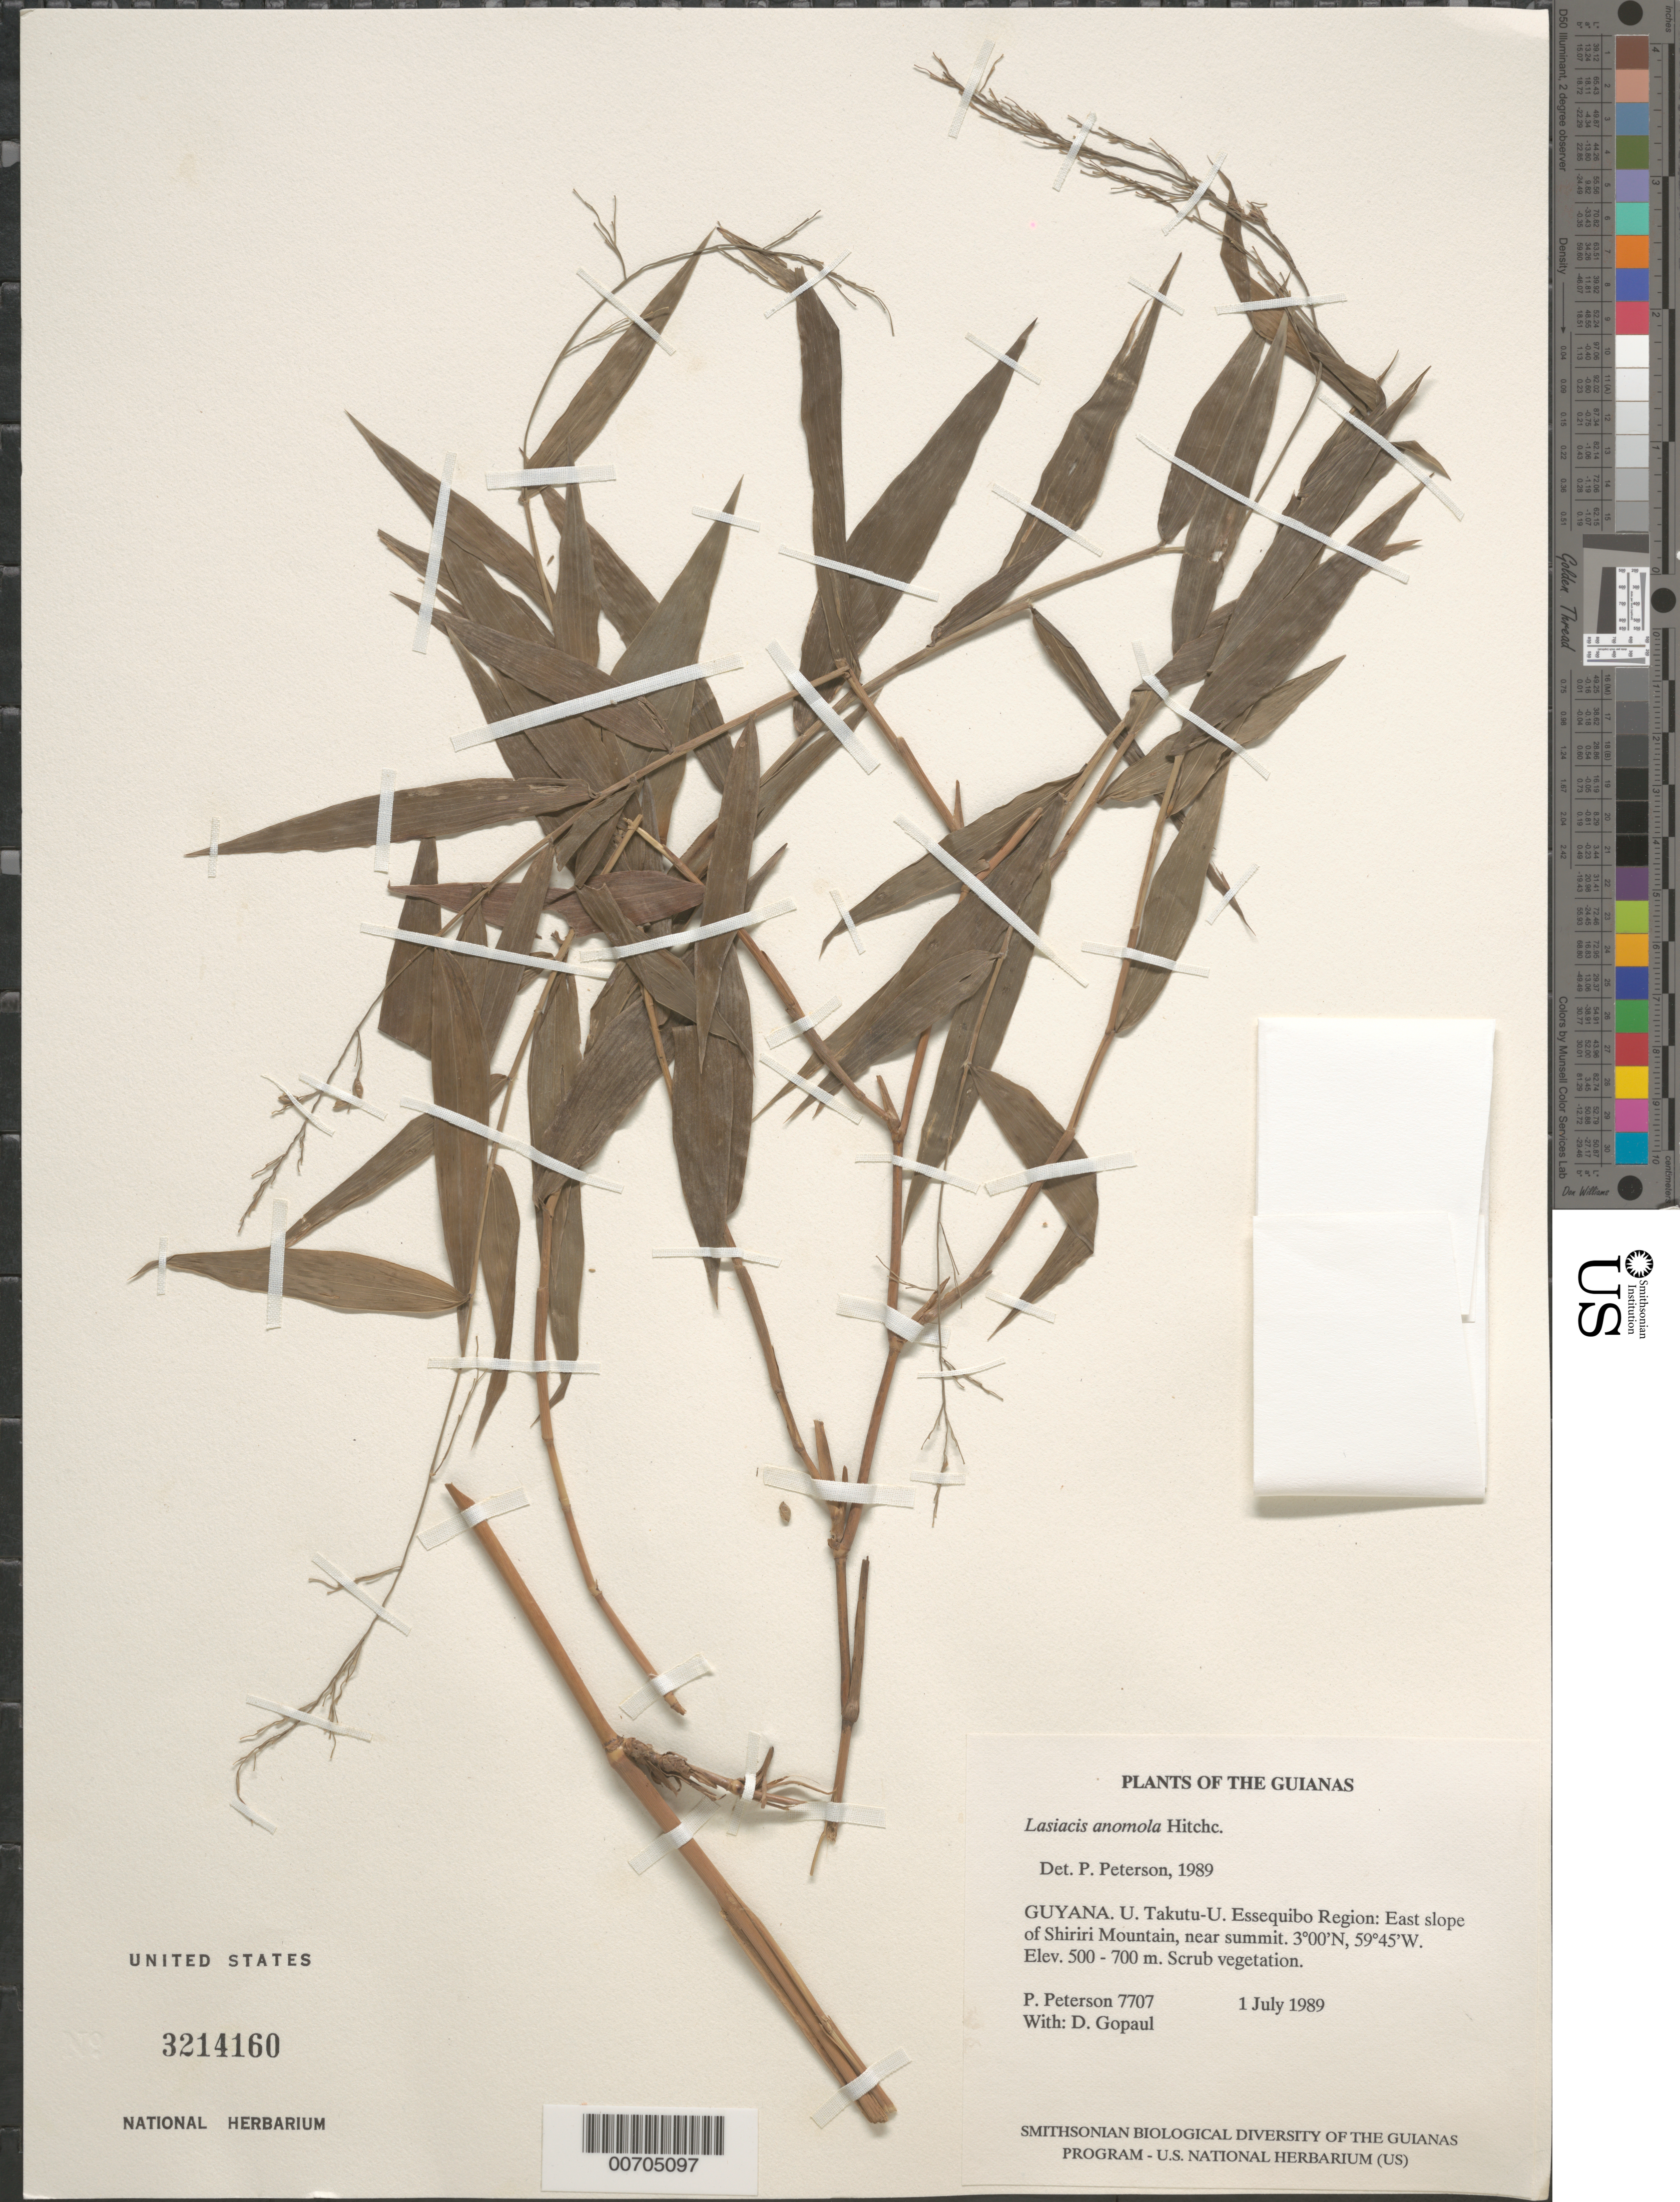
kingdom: Plantae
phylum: Tracheophyta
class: Liliopsida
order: Poales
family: Poaceae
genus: Lasiacis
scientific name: Lasiacis anomala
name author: Hitchc.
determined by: Peterson, Paul M., (BOT), Smithsonian Institution - National Museum of Natural History (UNITED STATES)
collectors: P. M. Peterson & D. Gopaul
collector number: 7707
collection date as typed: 1 July 1989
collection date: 1989-07-01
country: Guyana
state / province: U. Takutu-U. Essequibo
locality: East slope of Shiriri Mountain, near summit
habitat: Scrub vegetation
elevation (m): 500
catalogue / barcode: US 3214160